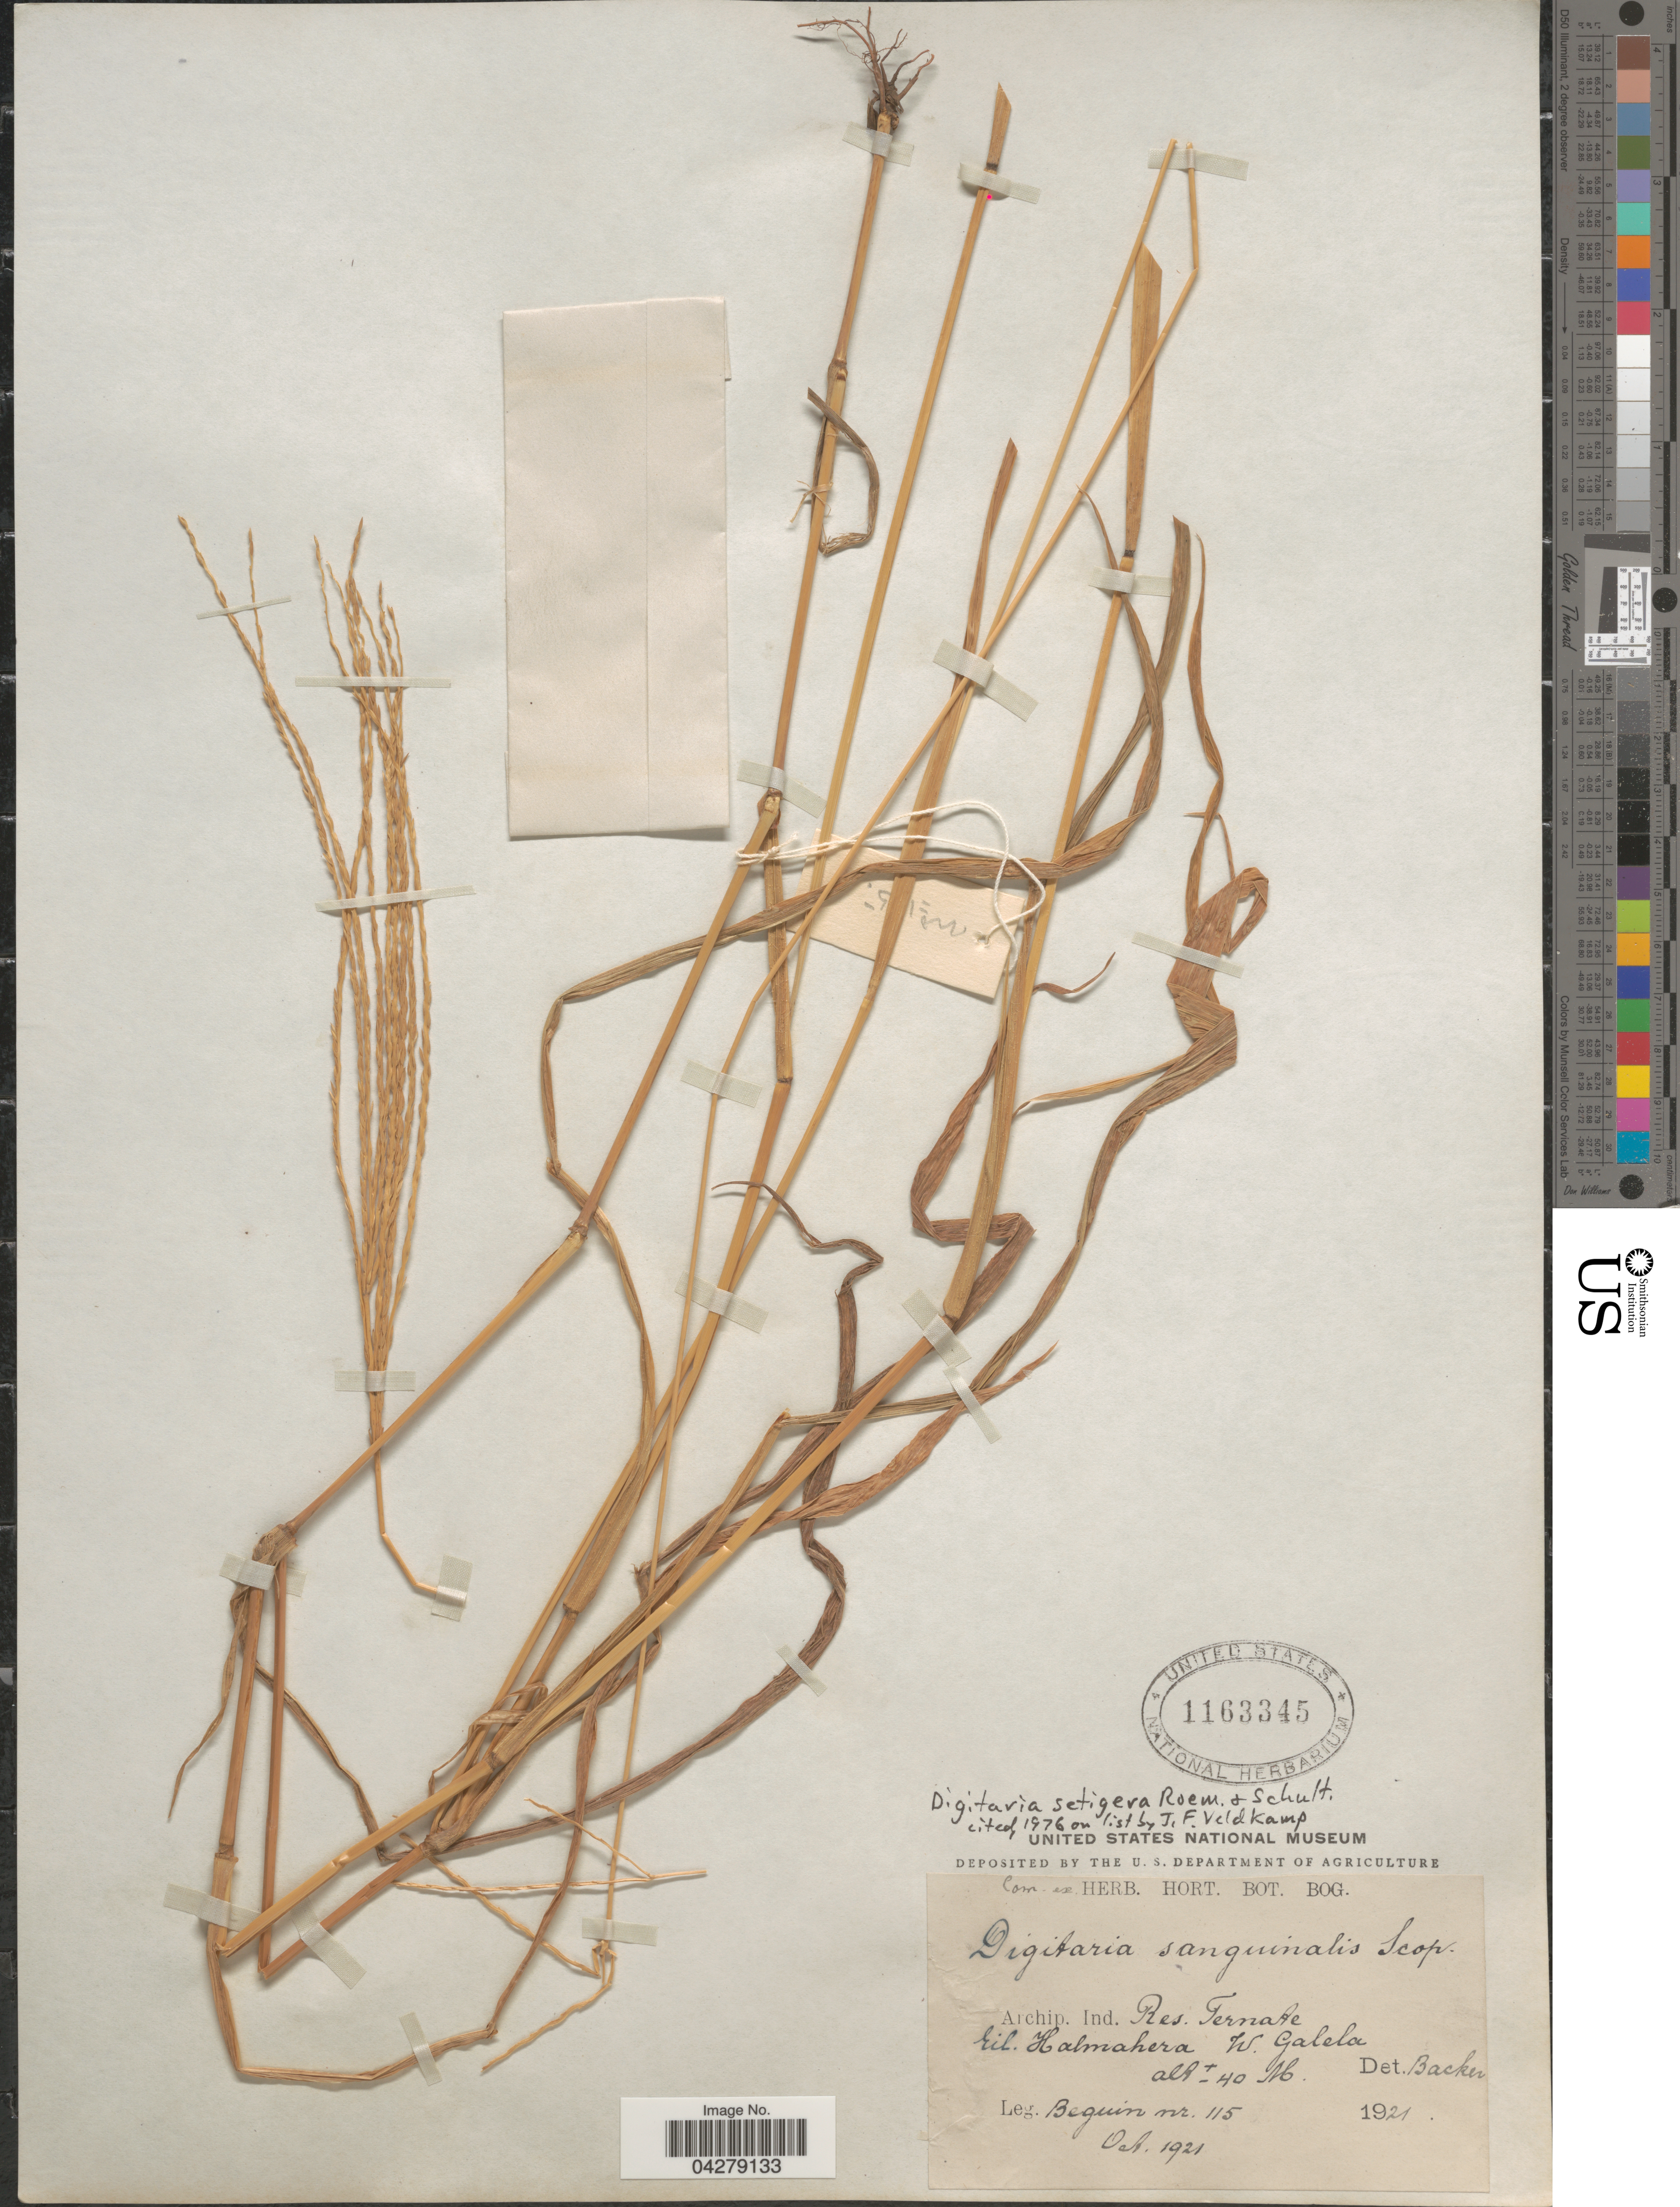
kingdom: Plantae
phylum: Tracheophyta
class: Liliopsida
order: Poales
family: Poaceae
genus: Digitaria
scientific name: Digitaria setigera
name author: Roth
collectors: Beguin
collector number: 115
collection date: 1921-10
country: Indonesia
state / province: Maluku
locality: Archip. Ind. Res. Ternate. Eil. Halmahera. W. Galela.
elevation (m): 40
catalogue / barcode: US 1163345